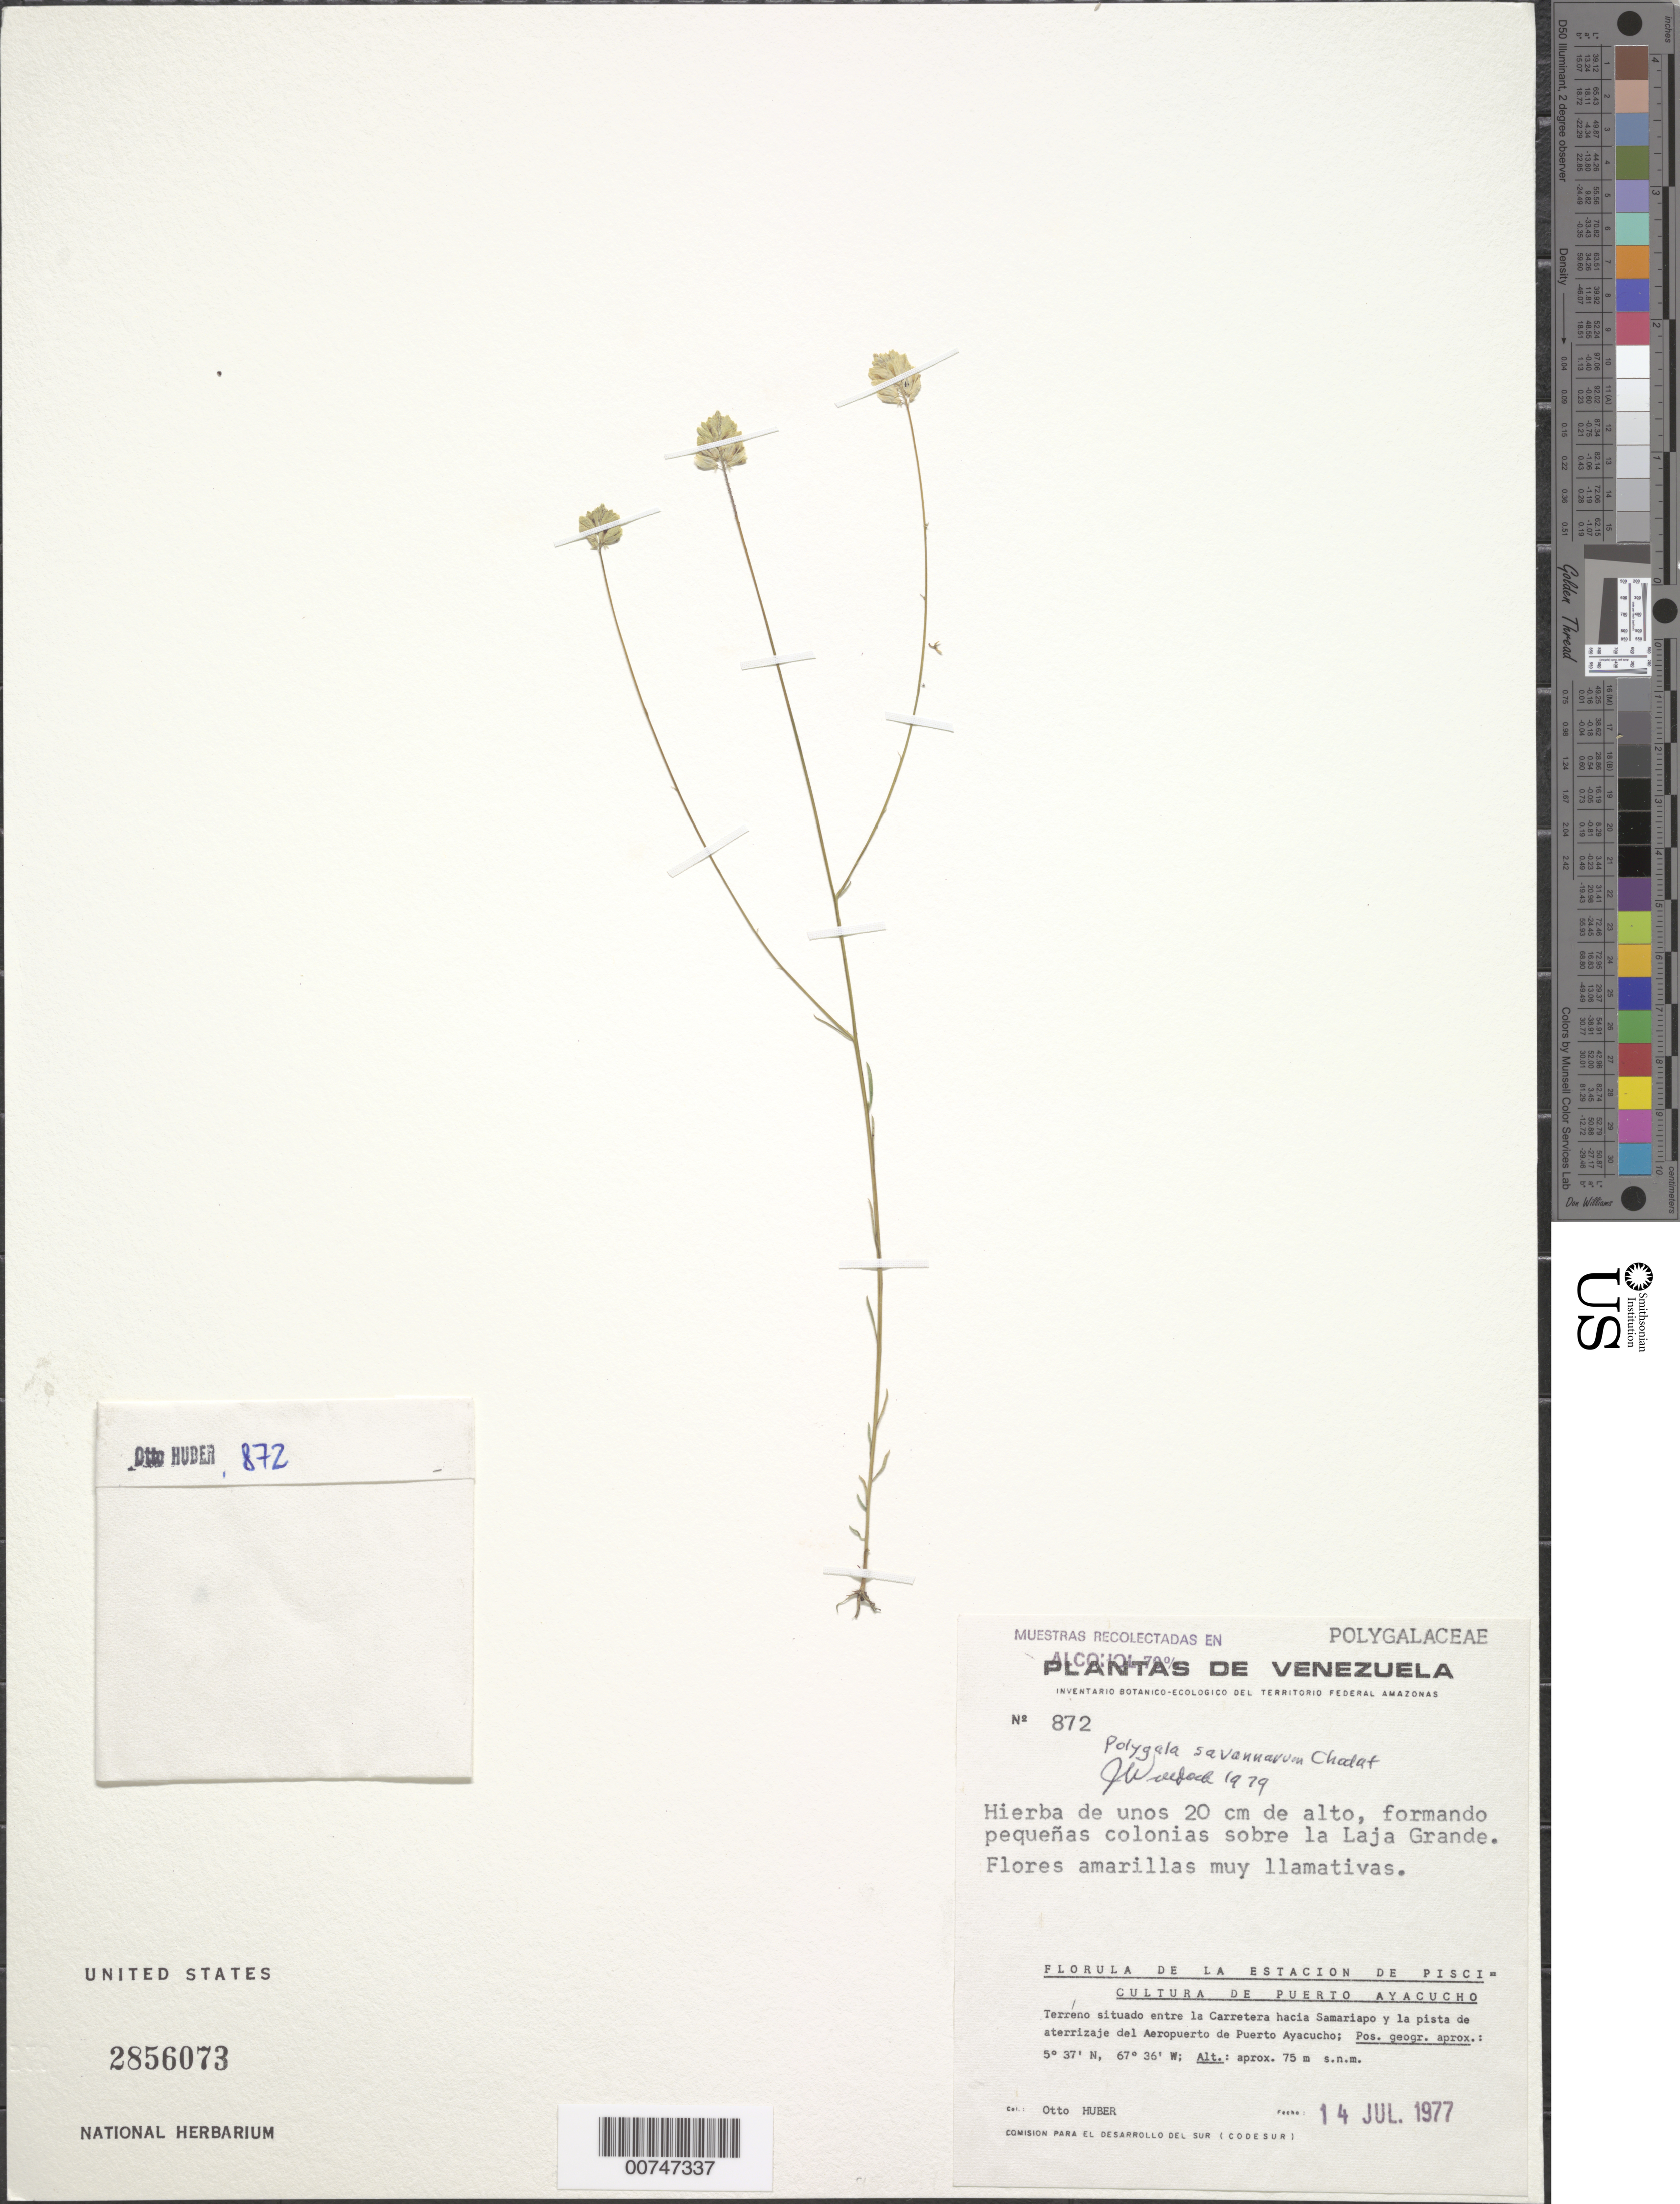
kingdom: Plantae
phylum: Tracheophyta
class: Magnoliopsida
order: Fabales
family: Polygalaceae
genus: Polygala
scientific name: Polygala savannarum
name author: Chodat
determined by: Wurdack, John J., (US), US (UNITED STATES)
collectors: O. Huber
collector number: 872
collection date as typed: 14-Jul-77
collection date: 1977-07-14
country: Venezuela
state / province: Amazonas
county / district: Atures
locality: Puerto Ayacucho, carretera hacia Samariapo y la pista de aterrizaje del Aeropuerto de Puerto Ayacucho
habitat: Laja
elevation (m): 75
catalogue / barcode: US 2856073